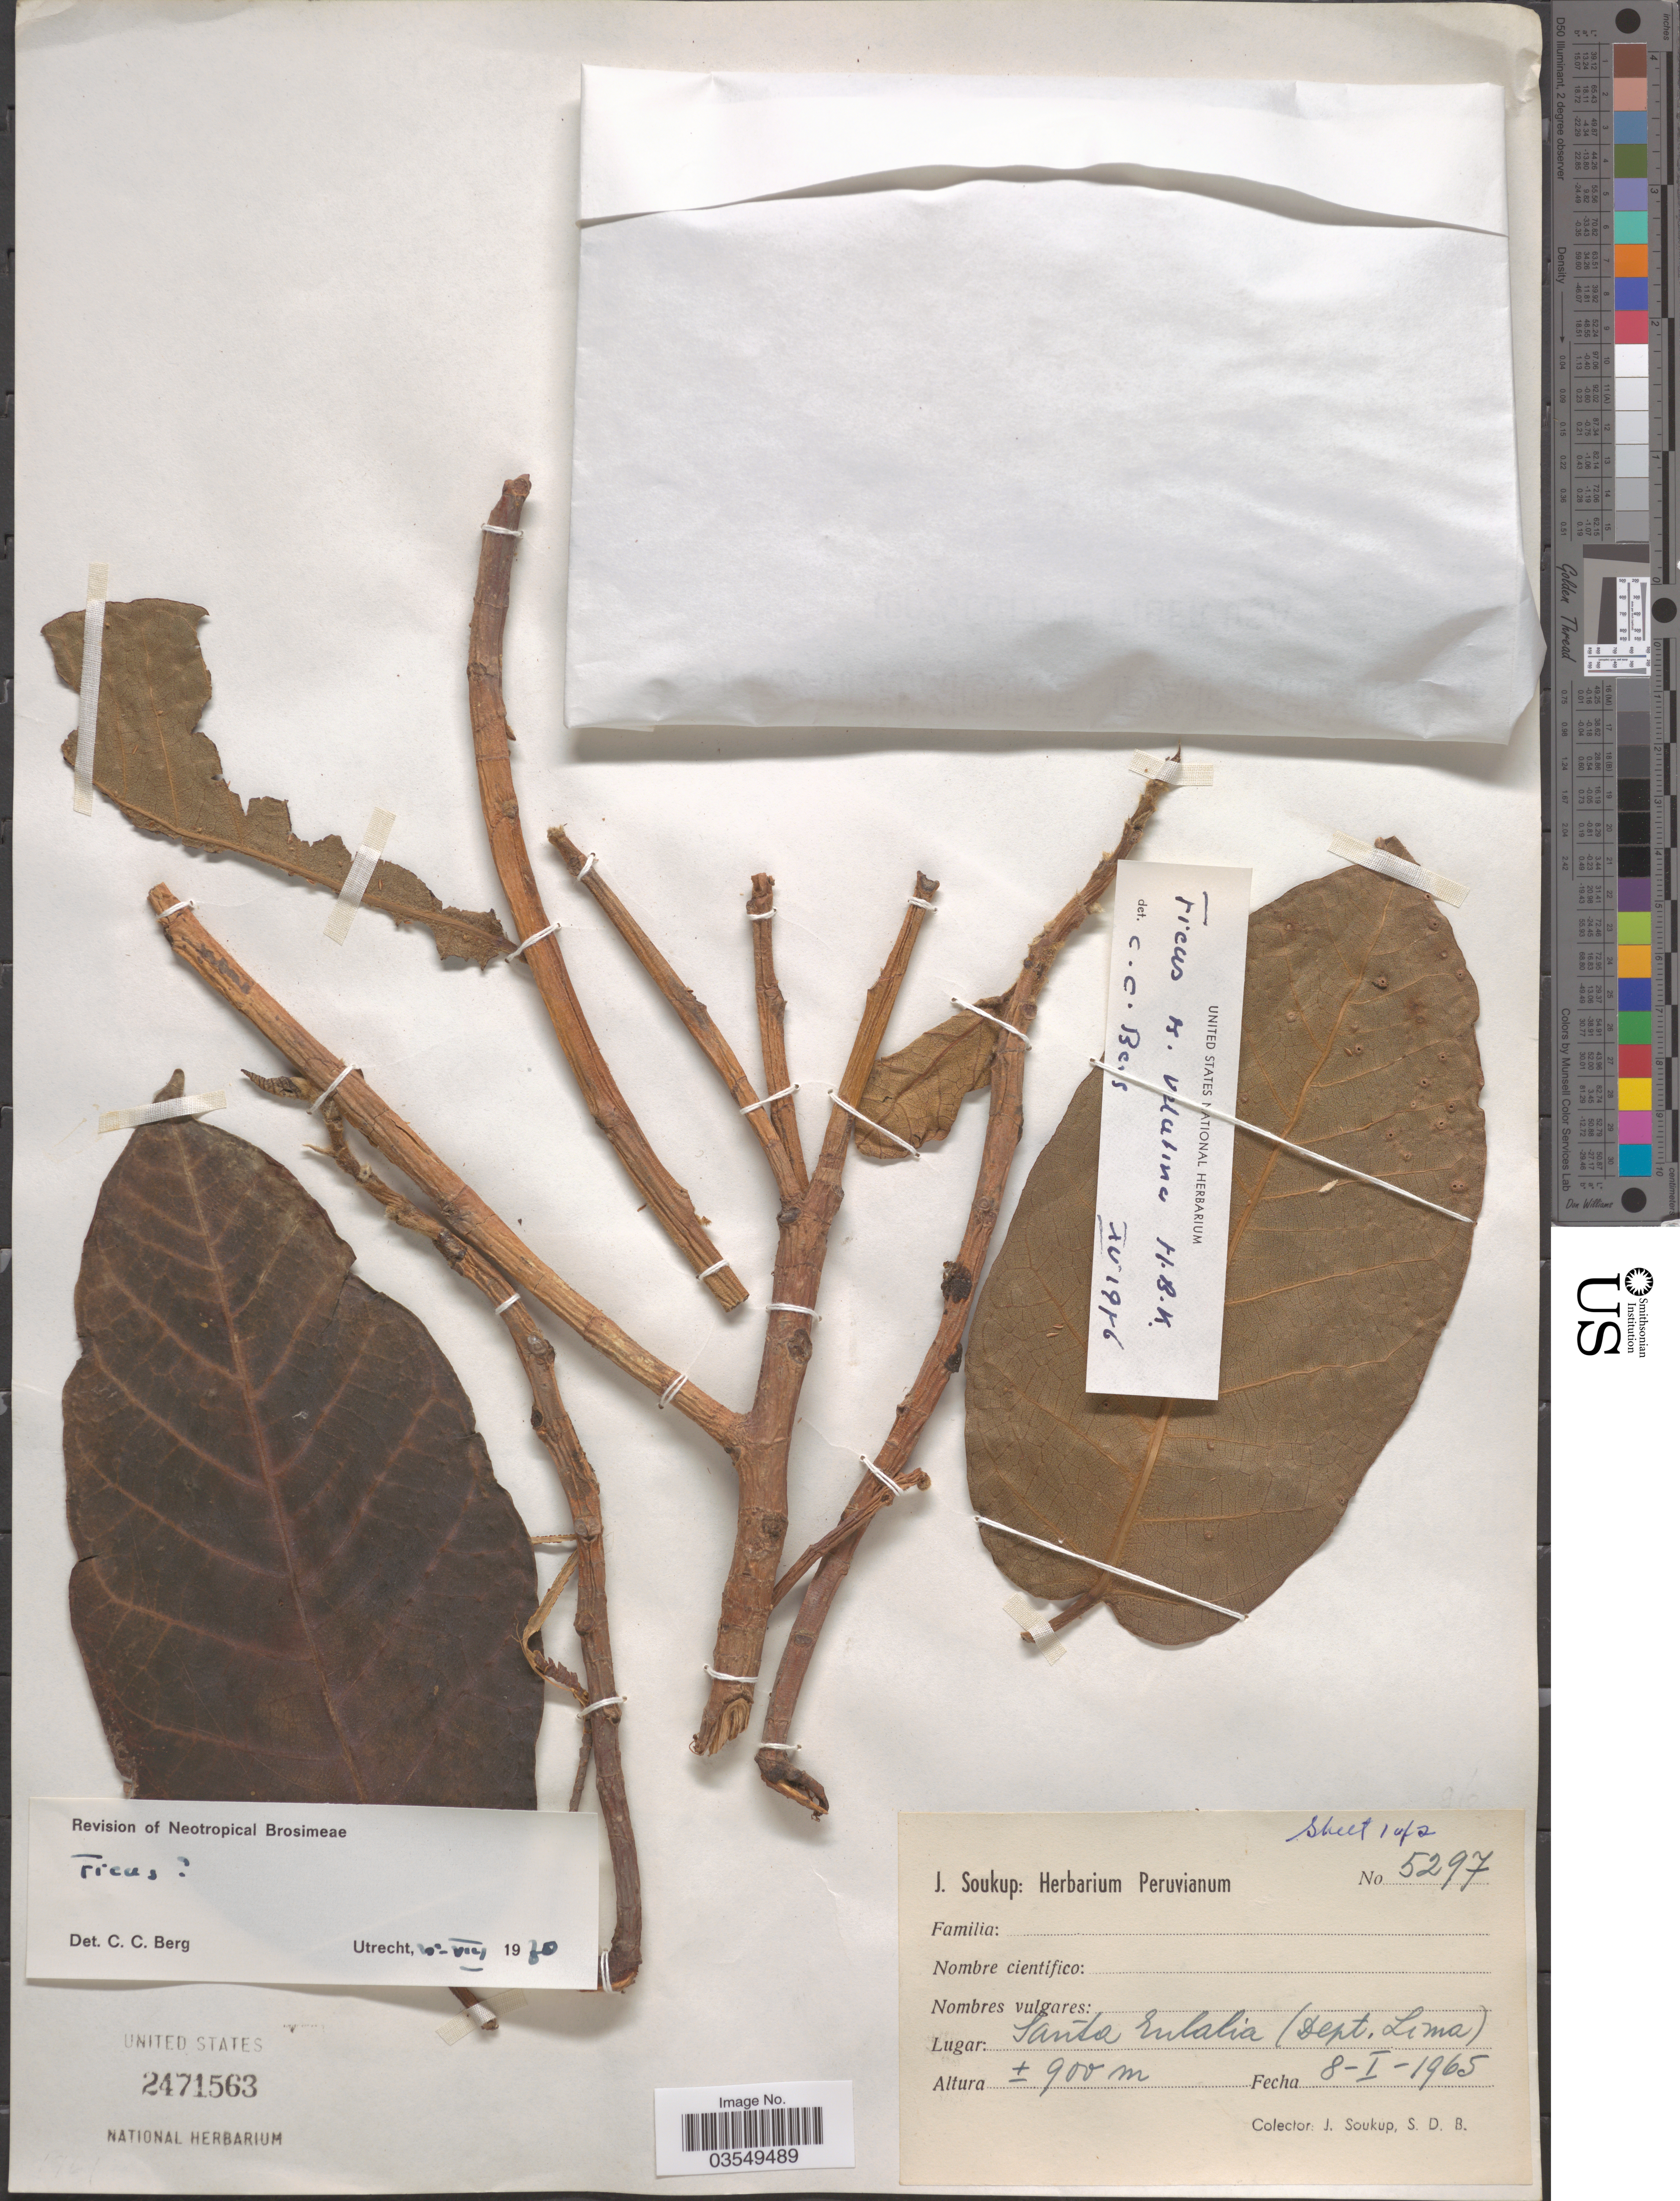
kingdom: Plantae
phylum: Tracheophyta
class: Magnoliopsida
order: Rosales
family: Moraceae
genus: Ficus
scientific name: Ficus velutina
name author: Humb. & Bonpl. ex Willd.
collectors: J. Soukup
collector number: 5297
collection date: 1965-01-08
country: Peru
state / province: Lima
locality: Santa Eulalia (Dept. Lima).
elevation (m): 900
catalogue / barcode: US 2471563